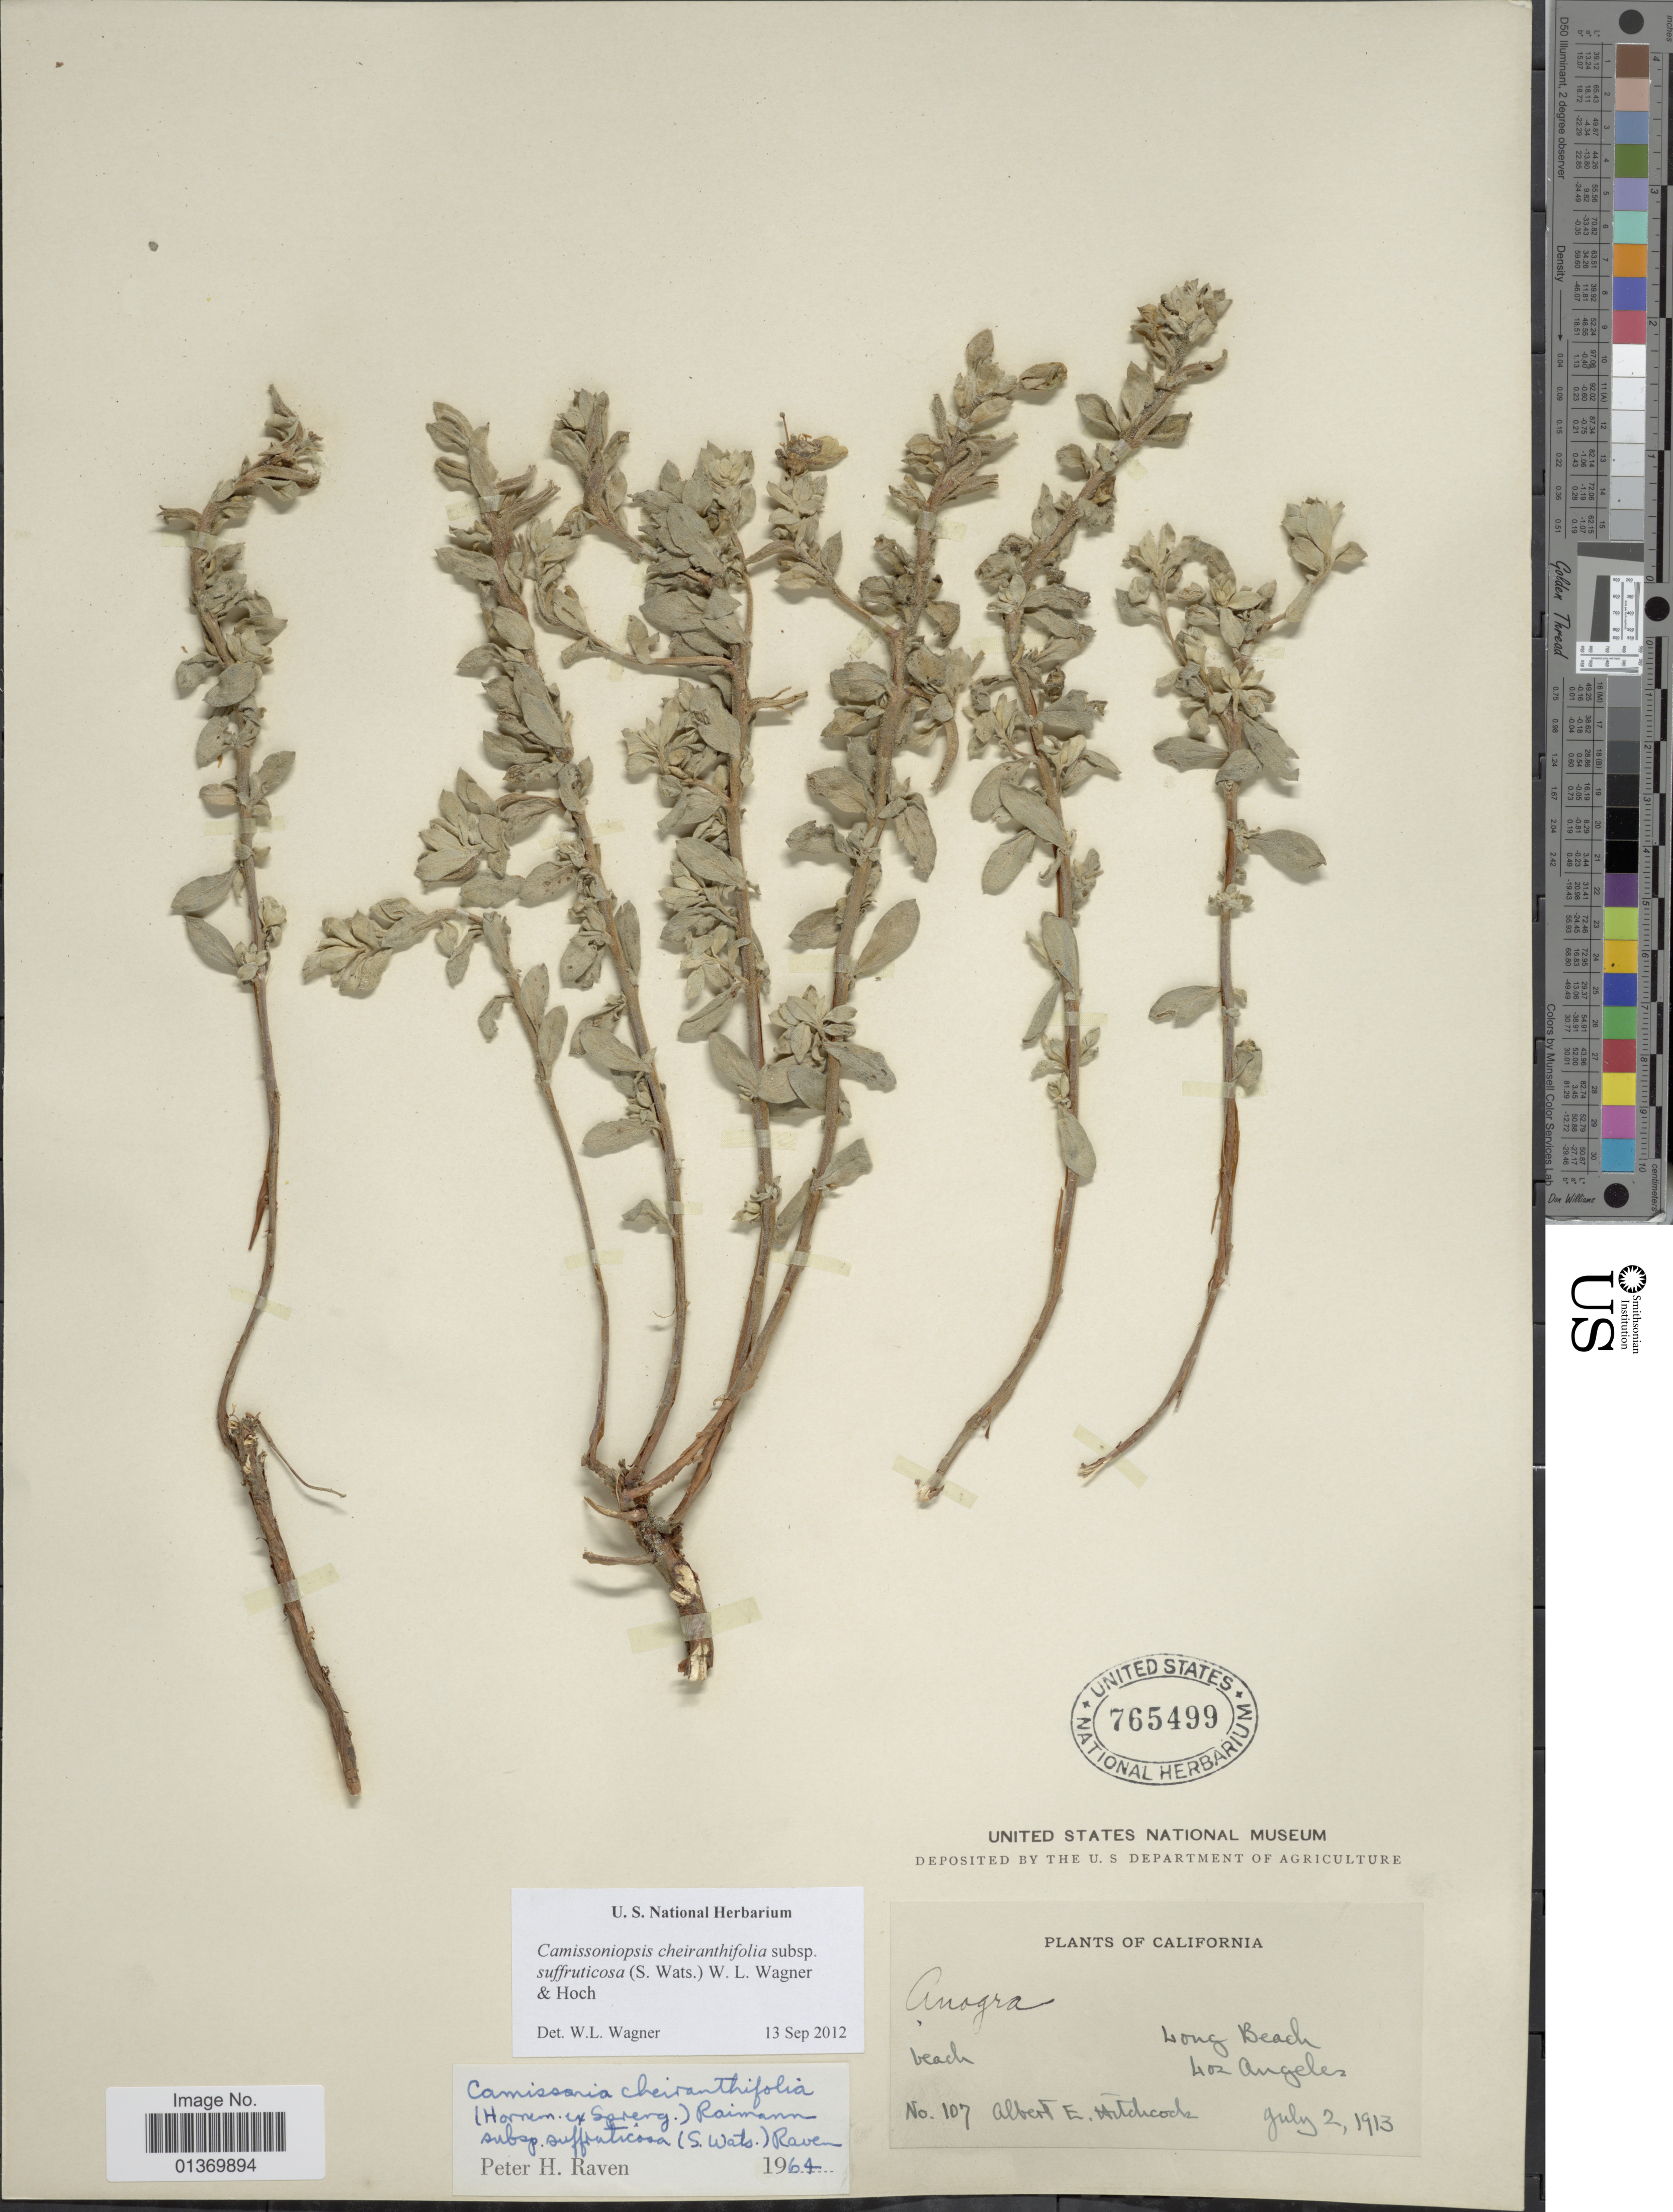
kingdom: Plantae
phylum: Tracheophyta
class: Magnoliopsida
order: Myrtales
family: Onagraceae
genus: Camissoniopsis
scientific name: Camissoniopsis cheiranthifolia subsp. suffruticosa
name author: (S. Watson) W.L. Wagner & Hoch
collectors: A. Hitchcock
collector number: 107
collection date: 1913-07-02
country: United States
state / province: California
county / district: Los Angeles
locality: Long Beach, Los Angeles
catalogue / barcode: US 765499